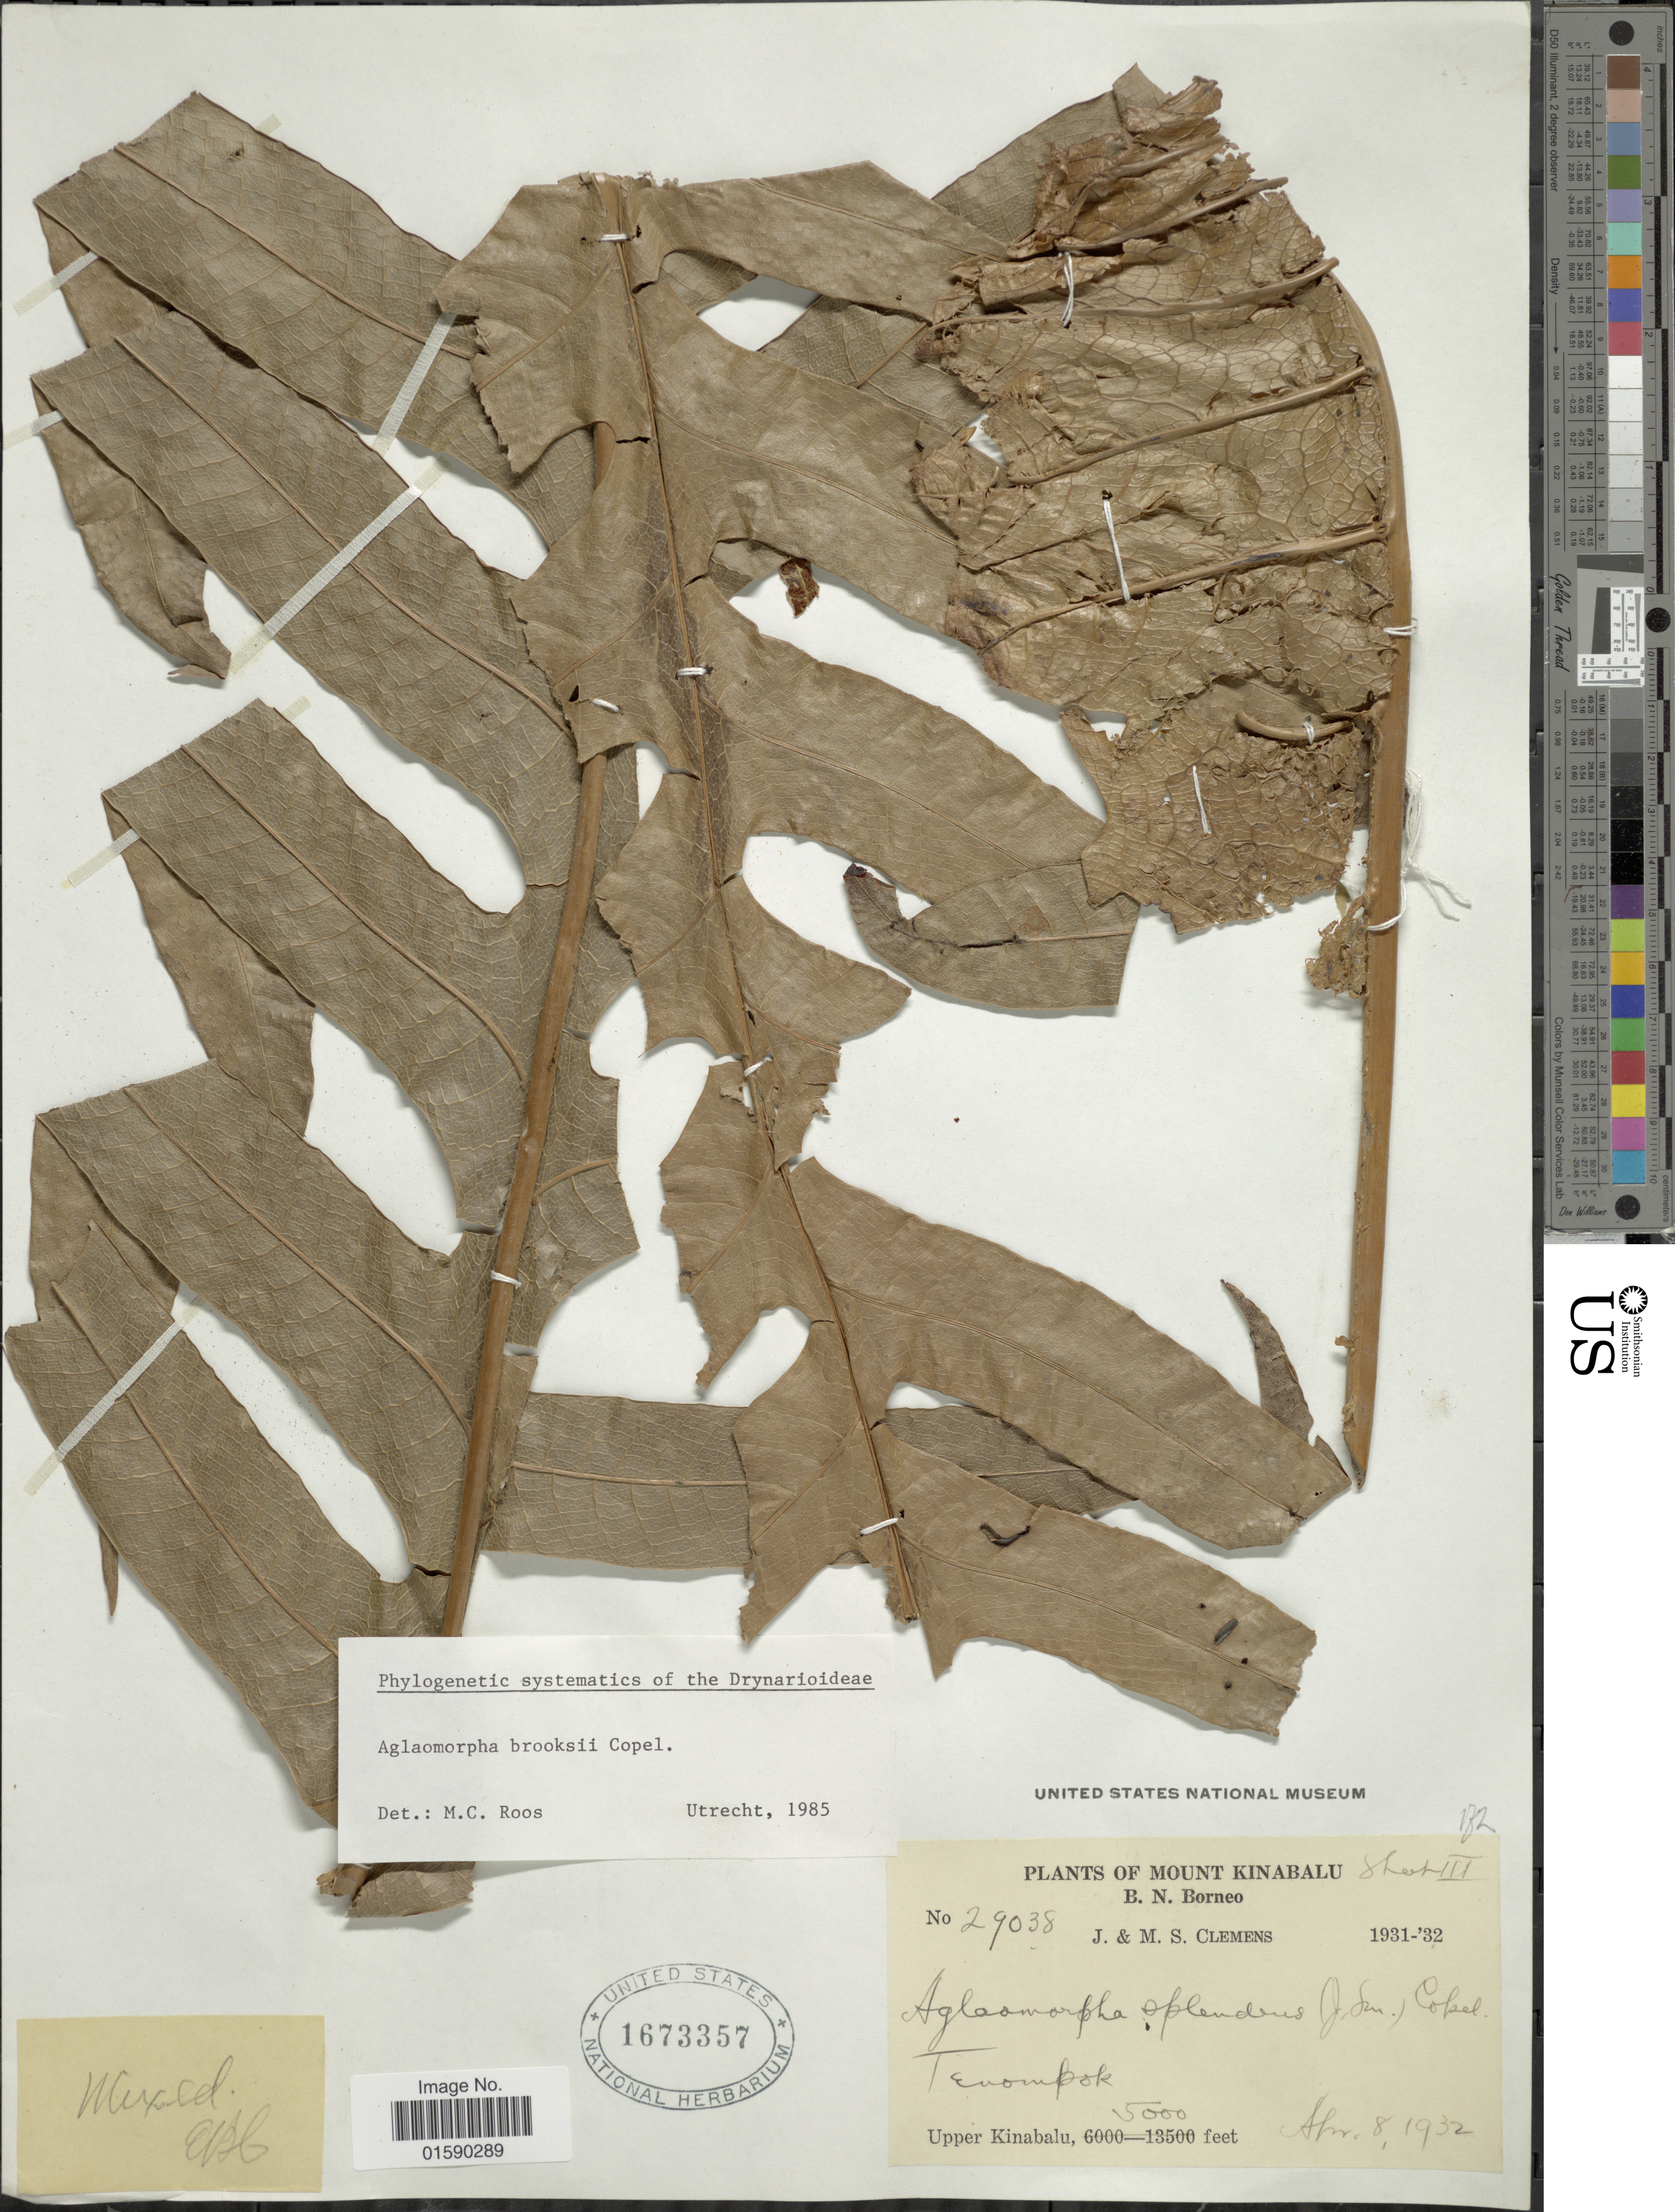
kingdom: Plantae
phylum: Tracheophyta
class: Polypodiopsida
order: Polypodiales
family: Polypodiaceae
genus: Aglaomorpha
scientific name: Aglaomorpha brooksii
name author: Copel.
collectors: J. Clemens & M. S. Clemens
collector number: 29038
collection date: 1932-04-08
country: Malaysia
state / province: Sabah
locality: Mount Kinabalu, B.N. Borneo. Tenompok.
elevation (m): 1524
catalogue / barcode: US 1673357